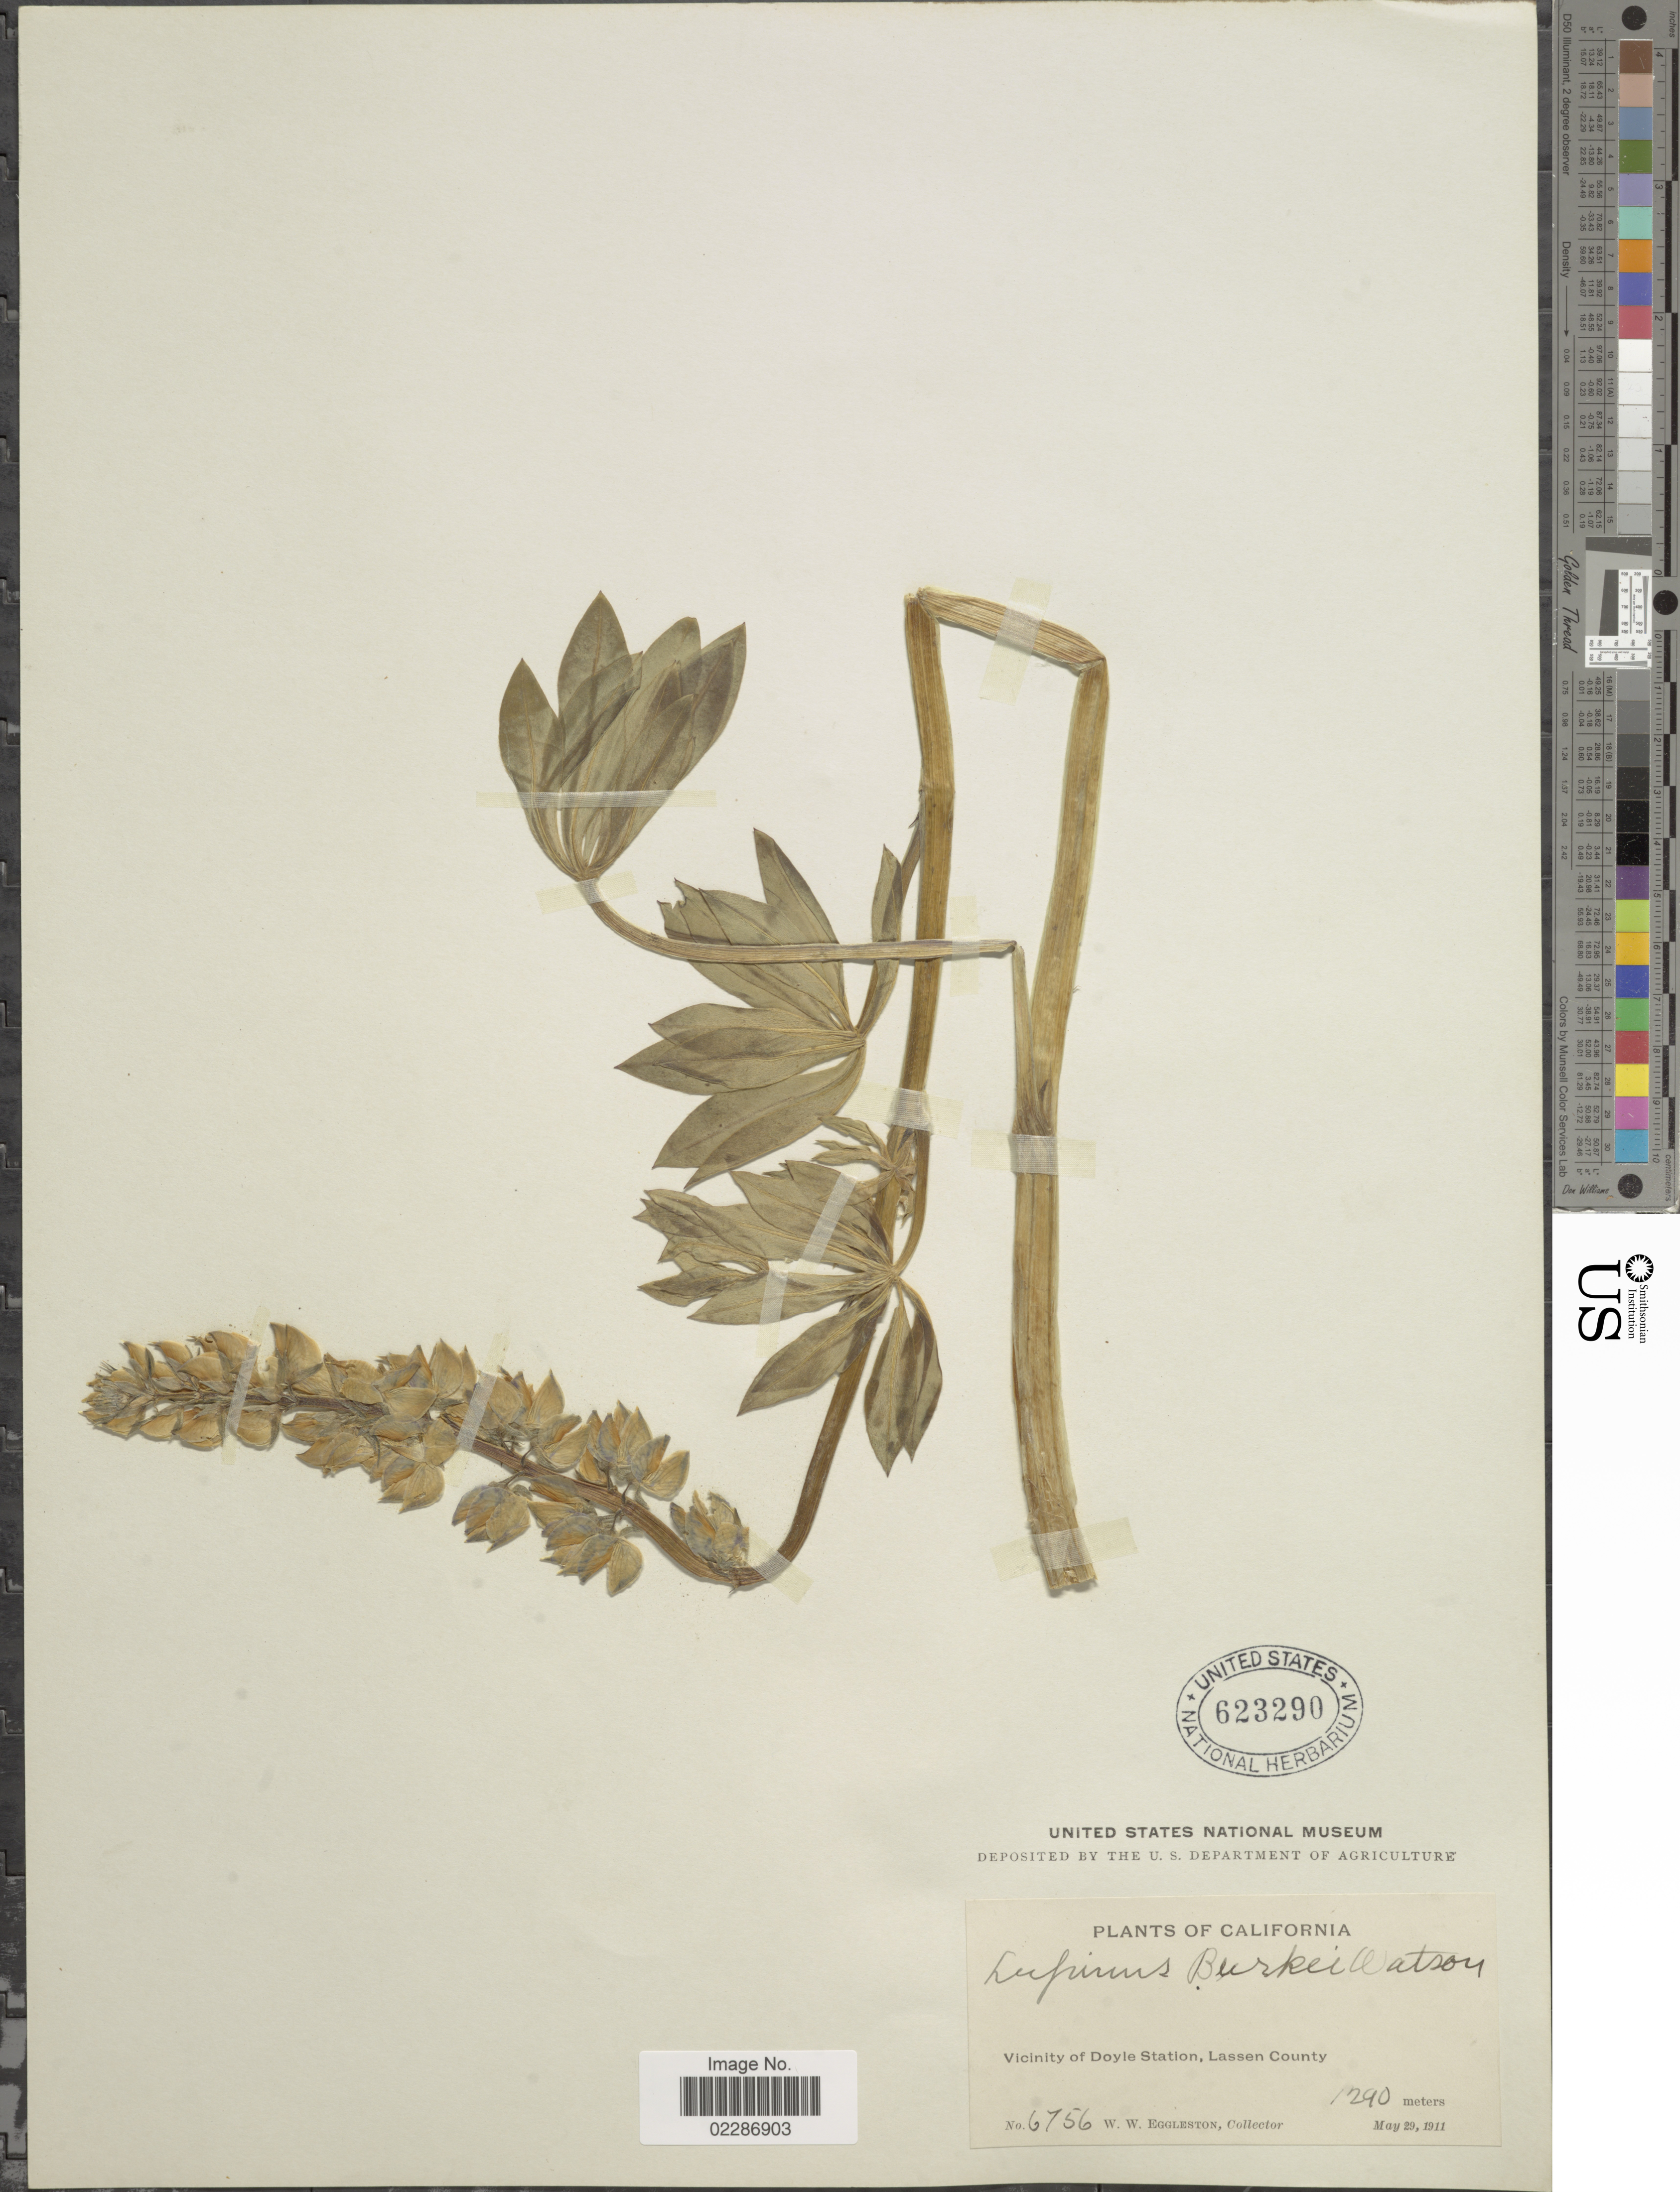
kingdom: Plantae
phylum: Tracheophyta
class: Magnoliopsida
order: Fabales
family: Fabaceae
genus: Lupinus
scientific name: Lupinus burkei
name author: S. Watson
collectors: W. W. Eggleston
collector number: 6756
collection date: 1911-05-29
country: United States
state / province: California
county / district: Lassen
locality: Vicinity of Doyle Station, Lassen County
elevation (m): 1290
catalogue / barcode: US 623290